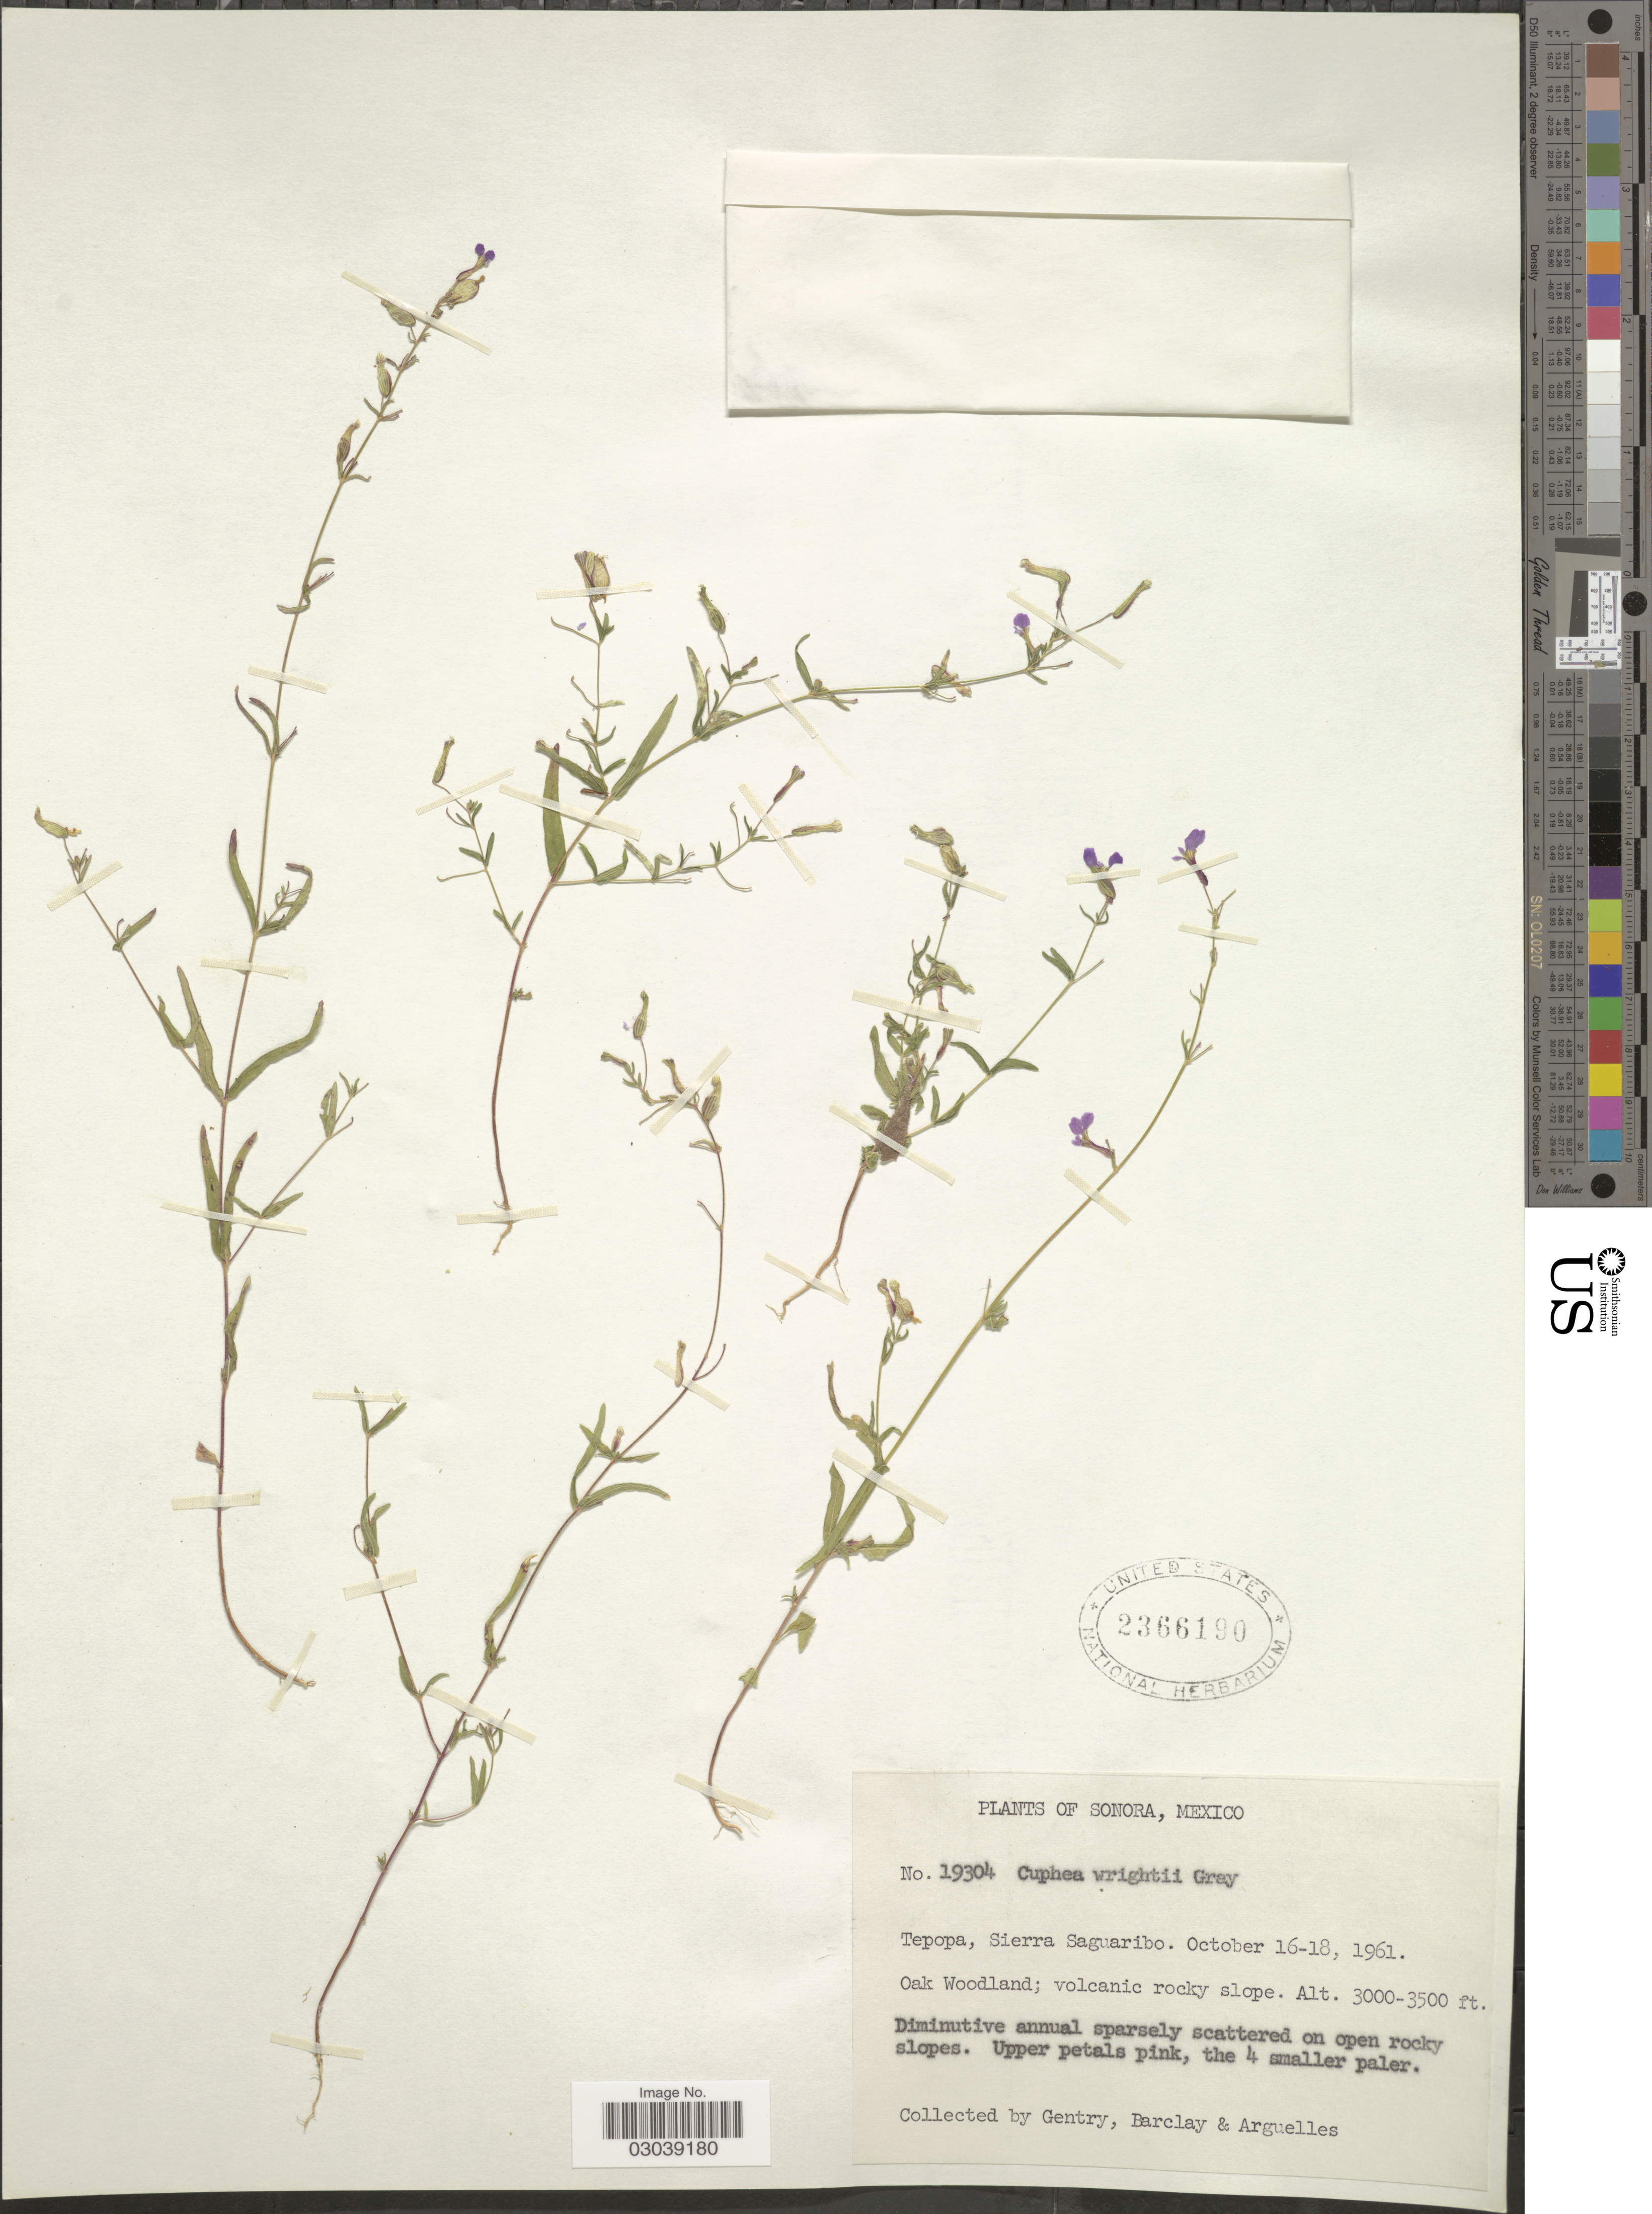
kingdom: Plantae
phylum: Tracheophyta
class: Magnoliopsida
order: Myrtales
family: Lythraceae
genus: Cuphea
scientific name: Cuphea wrightii var. wrightii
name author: A. Gray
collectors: Gentry, --, -- Barclay & Arguelles, --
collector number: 19304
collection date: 1961-10-16/1961-10-18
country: Mexico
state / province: Sonora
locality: Tepopa, Sierra Saguaribo.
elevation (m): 914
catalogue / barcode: US 2366190